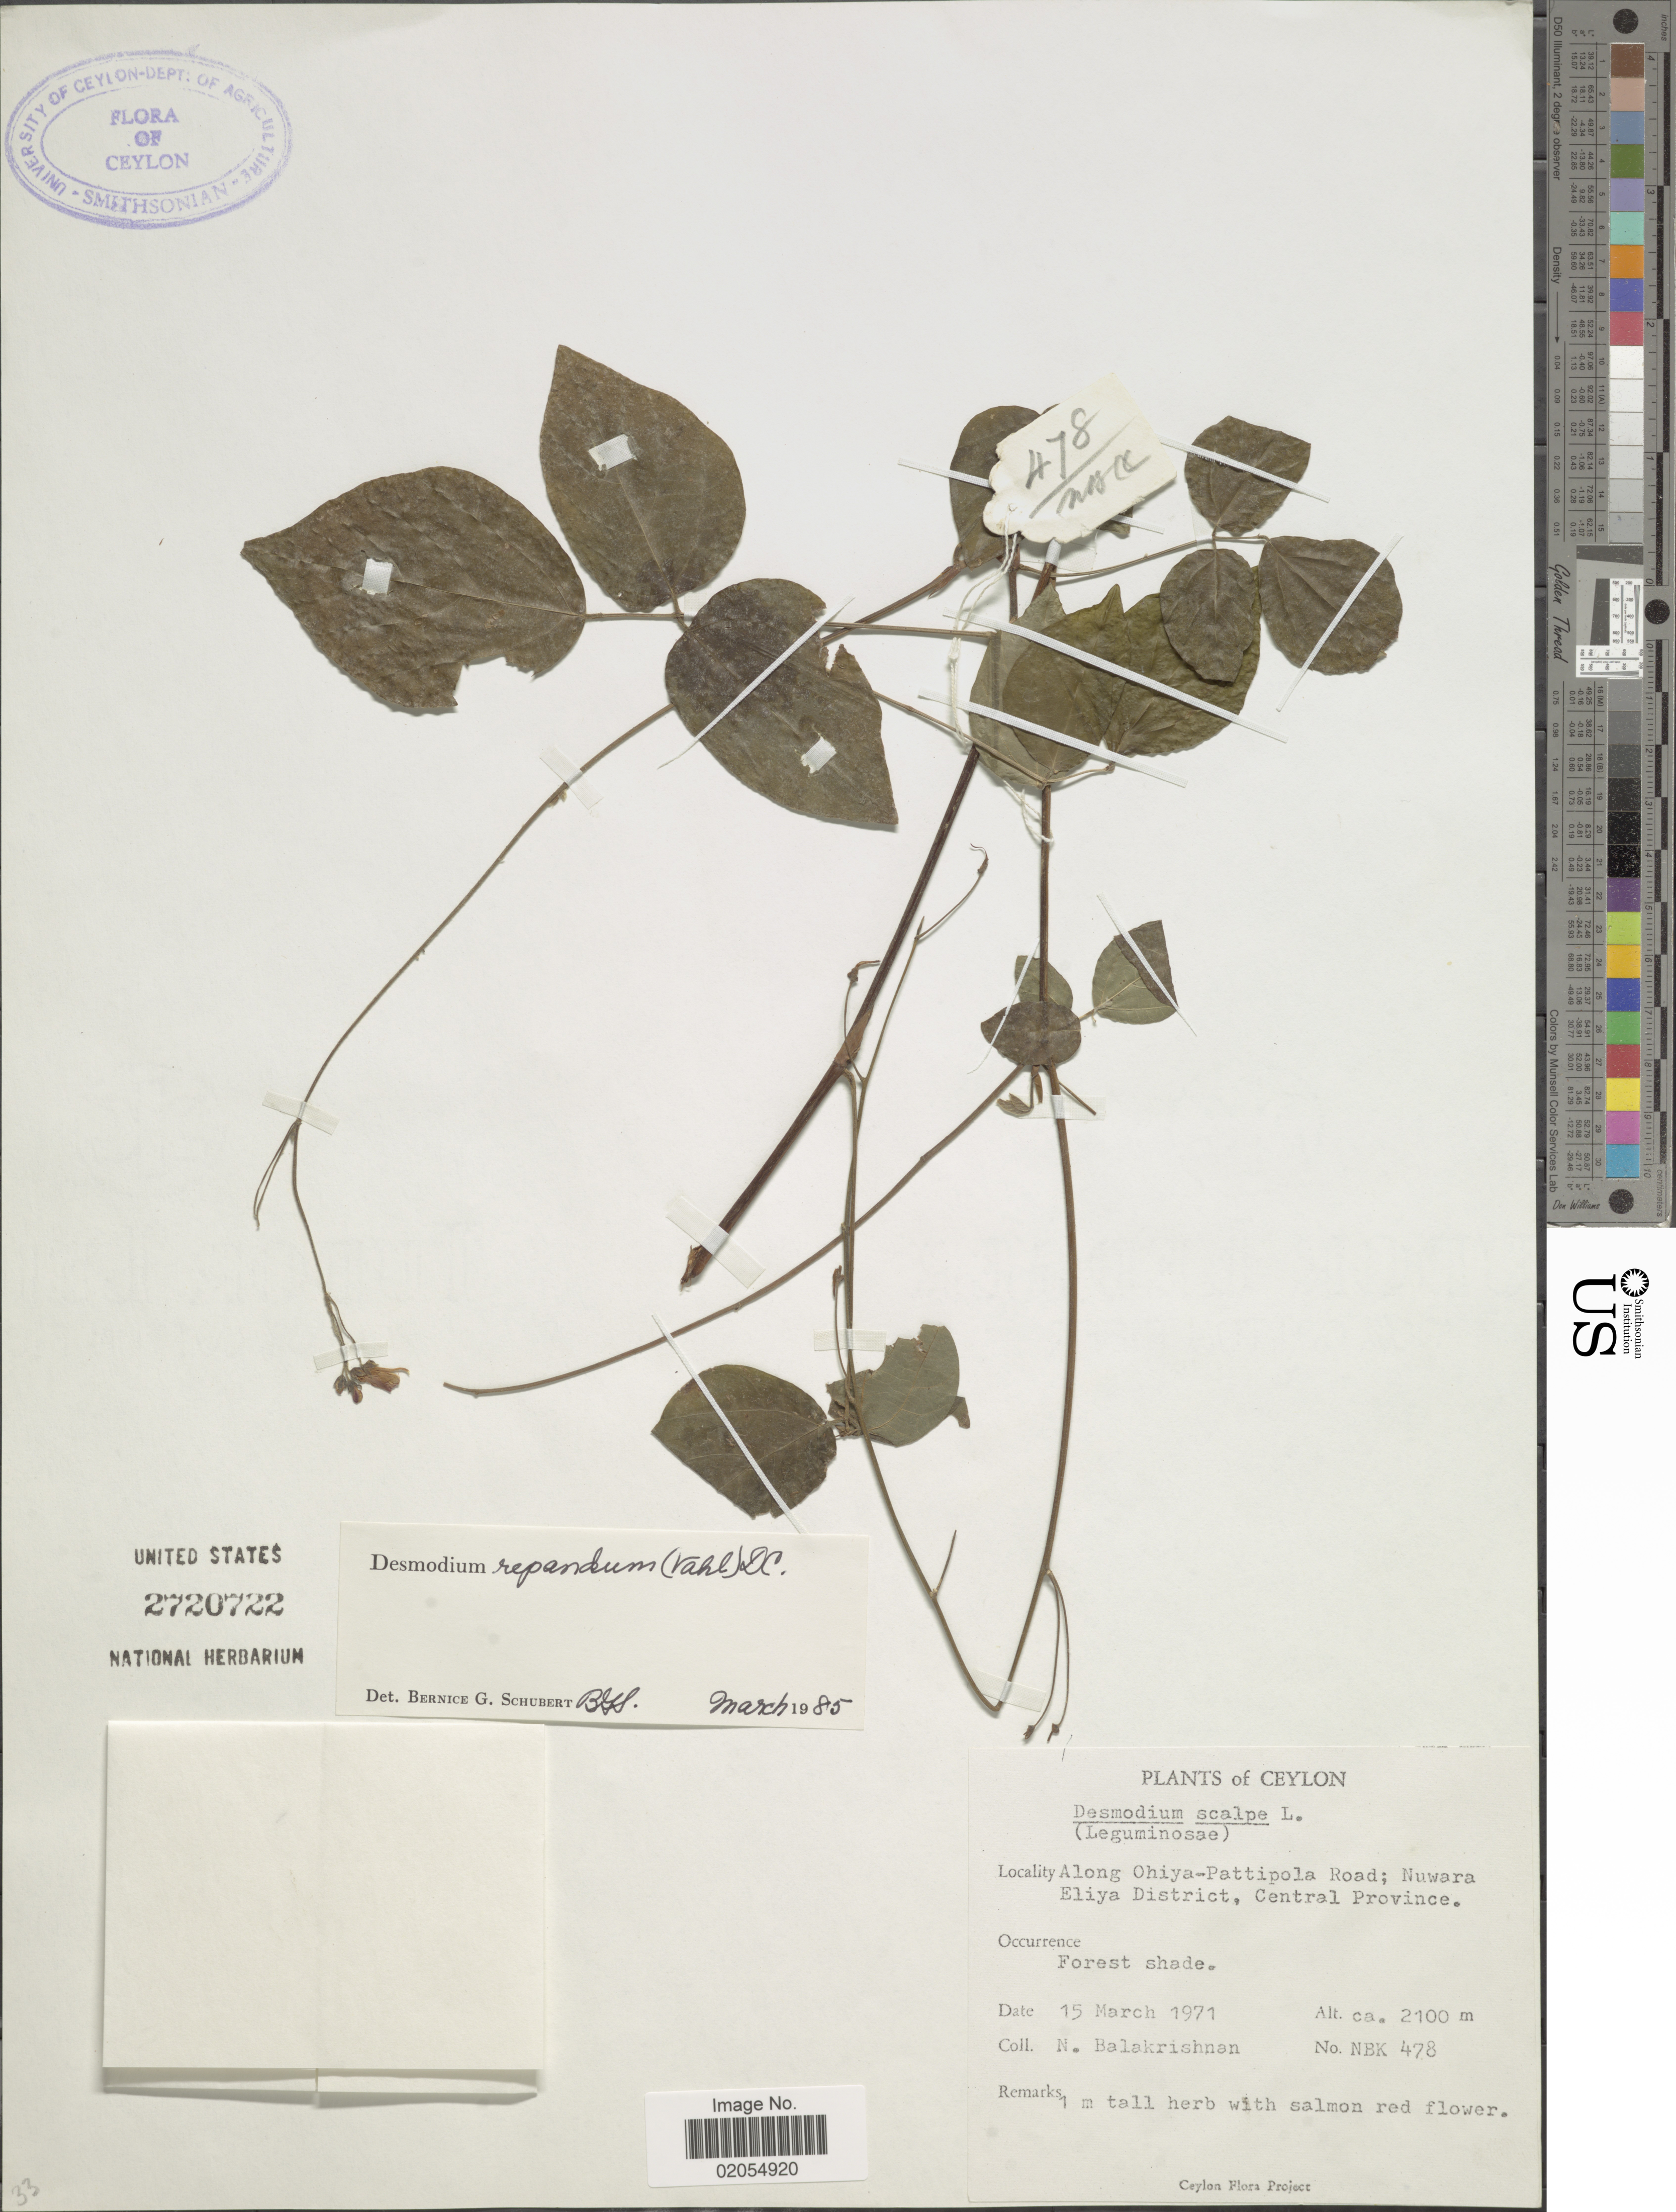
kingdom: Plantae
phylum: Tracheophyta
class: Magnoliopsida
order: Fabales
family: Fabaceae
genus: Hylodesmum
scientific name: Hylodesmum repandum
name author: (Vahl) H. Ohashi & R.R. Mill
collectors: N. Balakrishnan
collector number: NBK478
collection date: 1971-03-15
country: Sri Lanka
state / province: Central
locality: Ceylon, Along Ohiya-Pattipola Road; Nuwara Eliya District, Central Province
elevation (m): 2100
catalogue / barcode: US 2720722